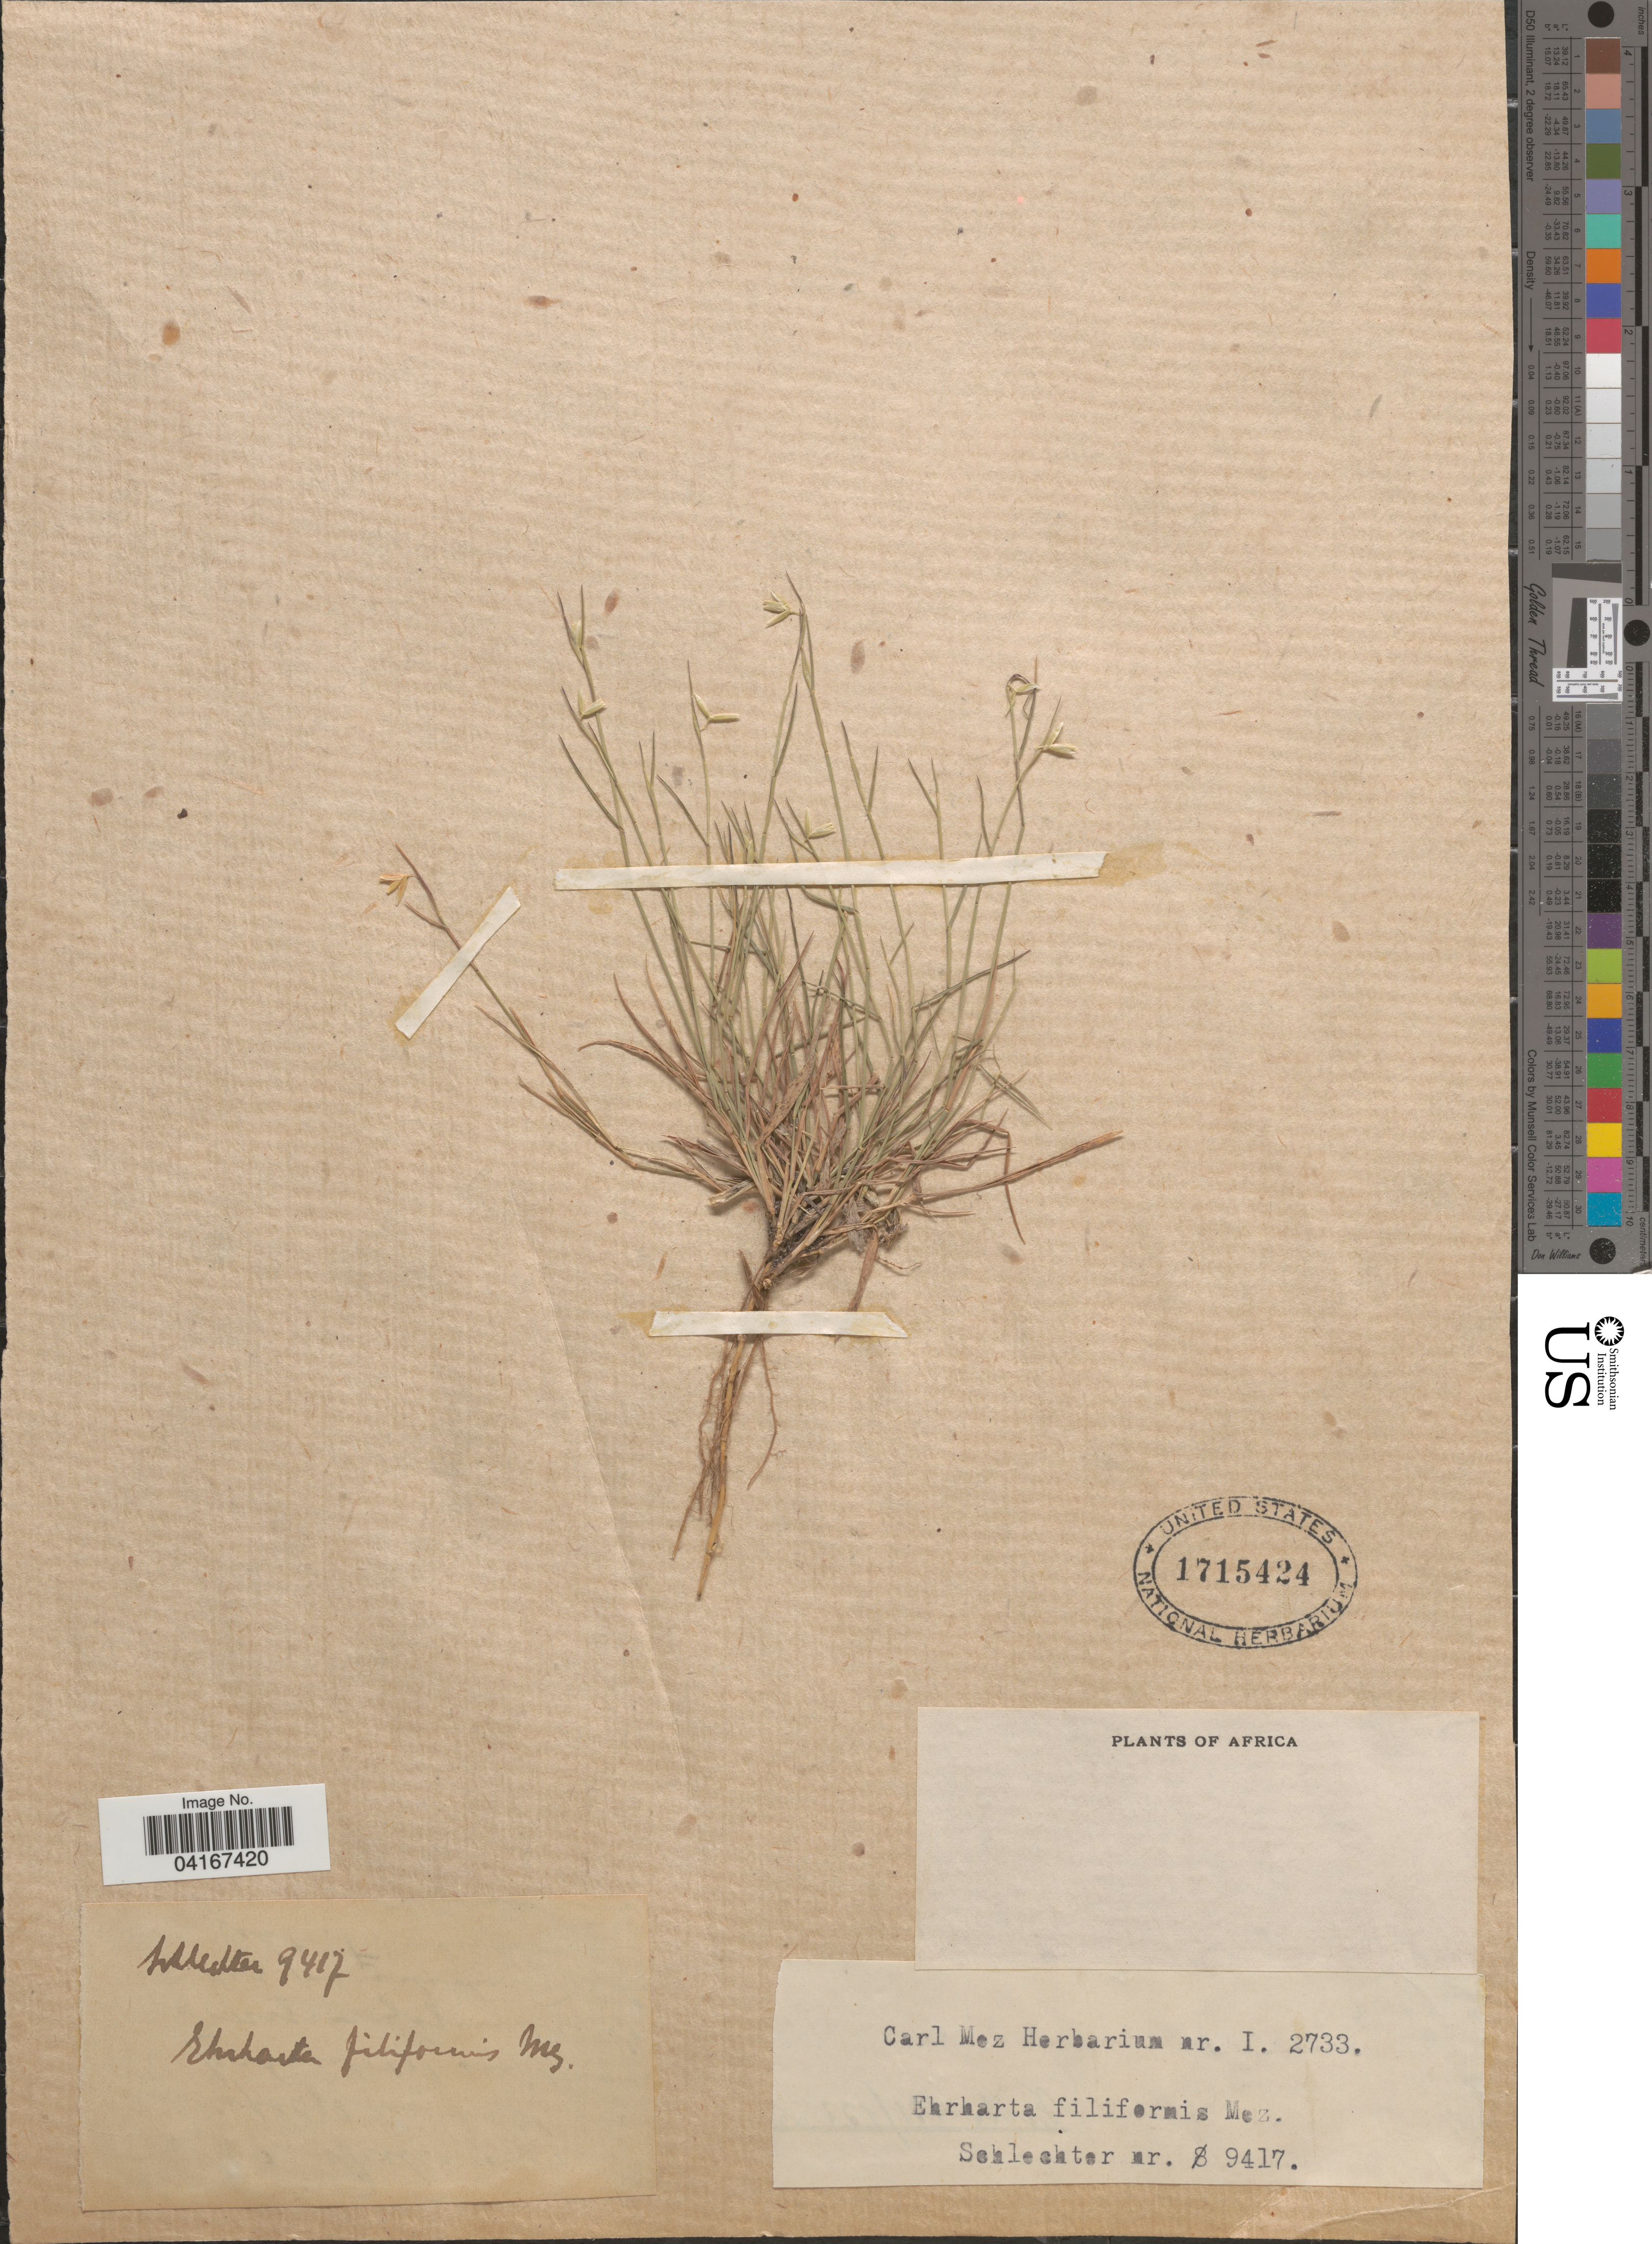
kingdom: Plantae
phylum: Tracheophyta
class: Liliopsida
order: Poales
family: Poaceae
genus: Ehrharta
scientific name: Ehrharta rehmannii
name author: Stapf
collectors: Schlechter, --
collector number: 9417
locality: Africa.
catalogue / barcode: US 1715424